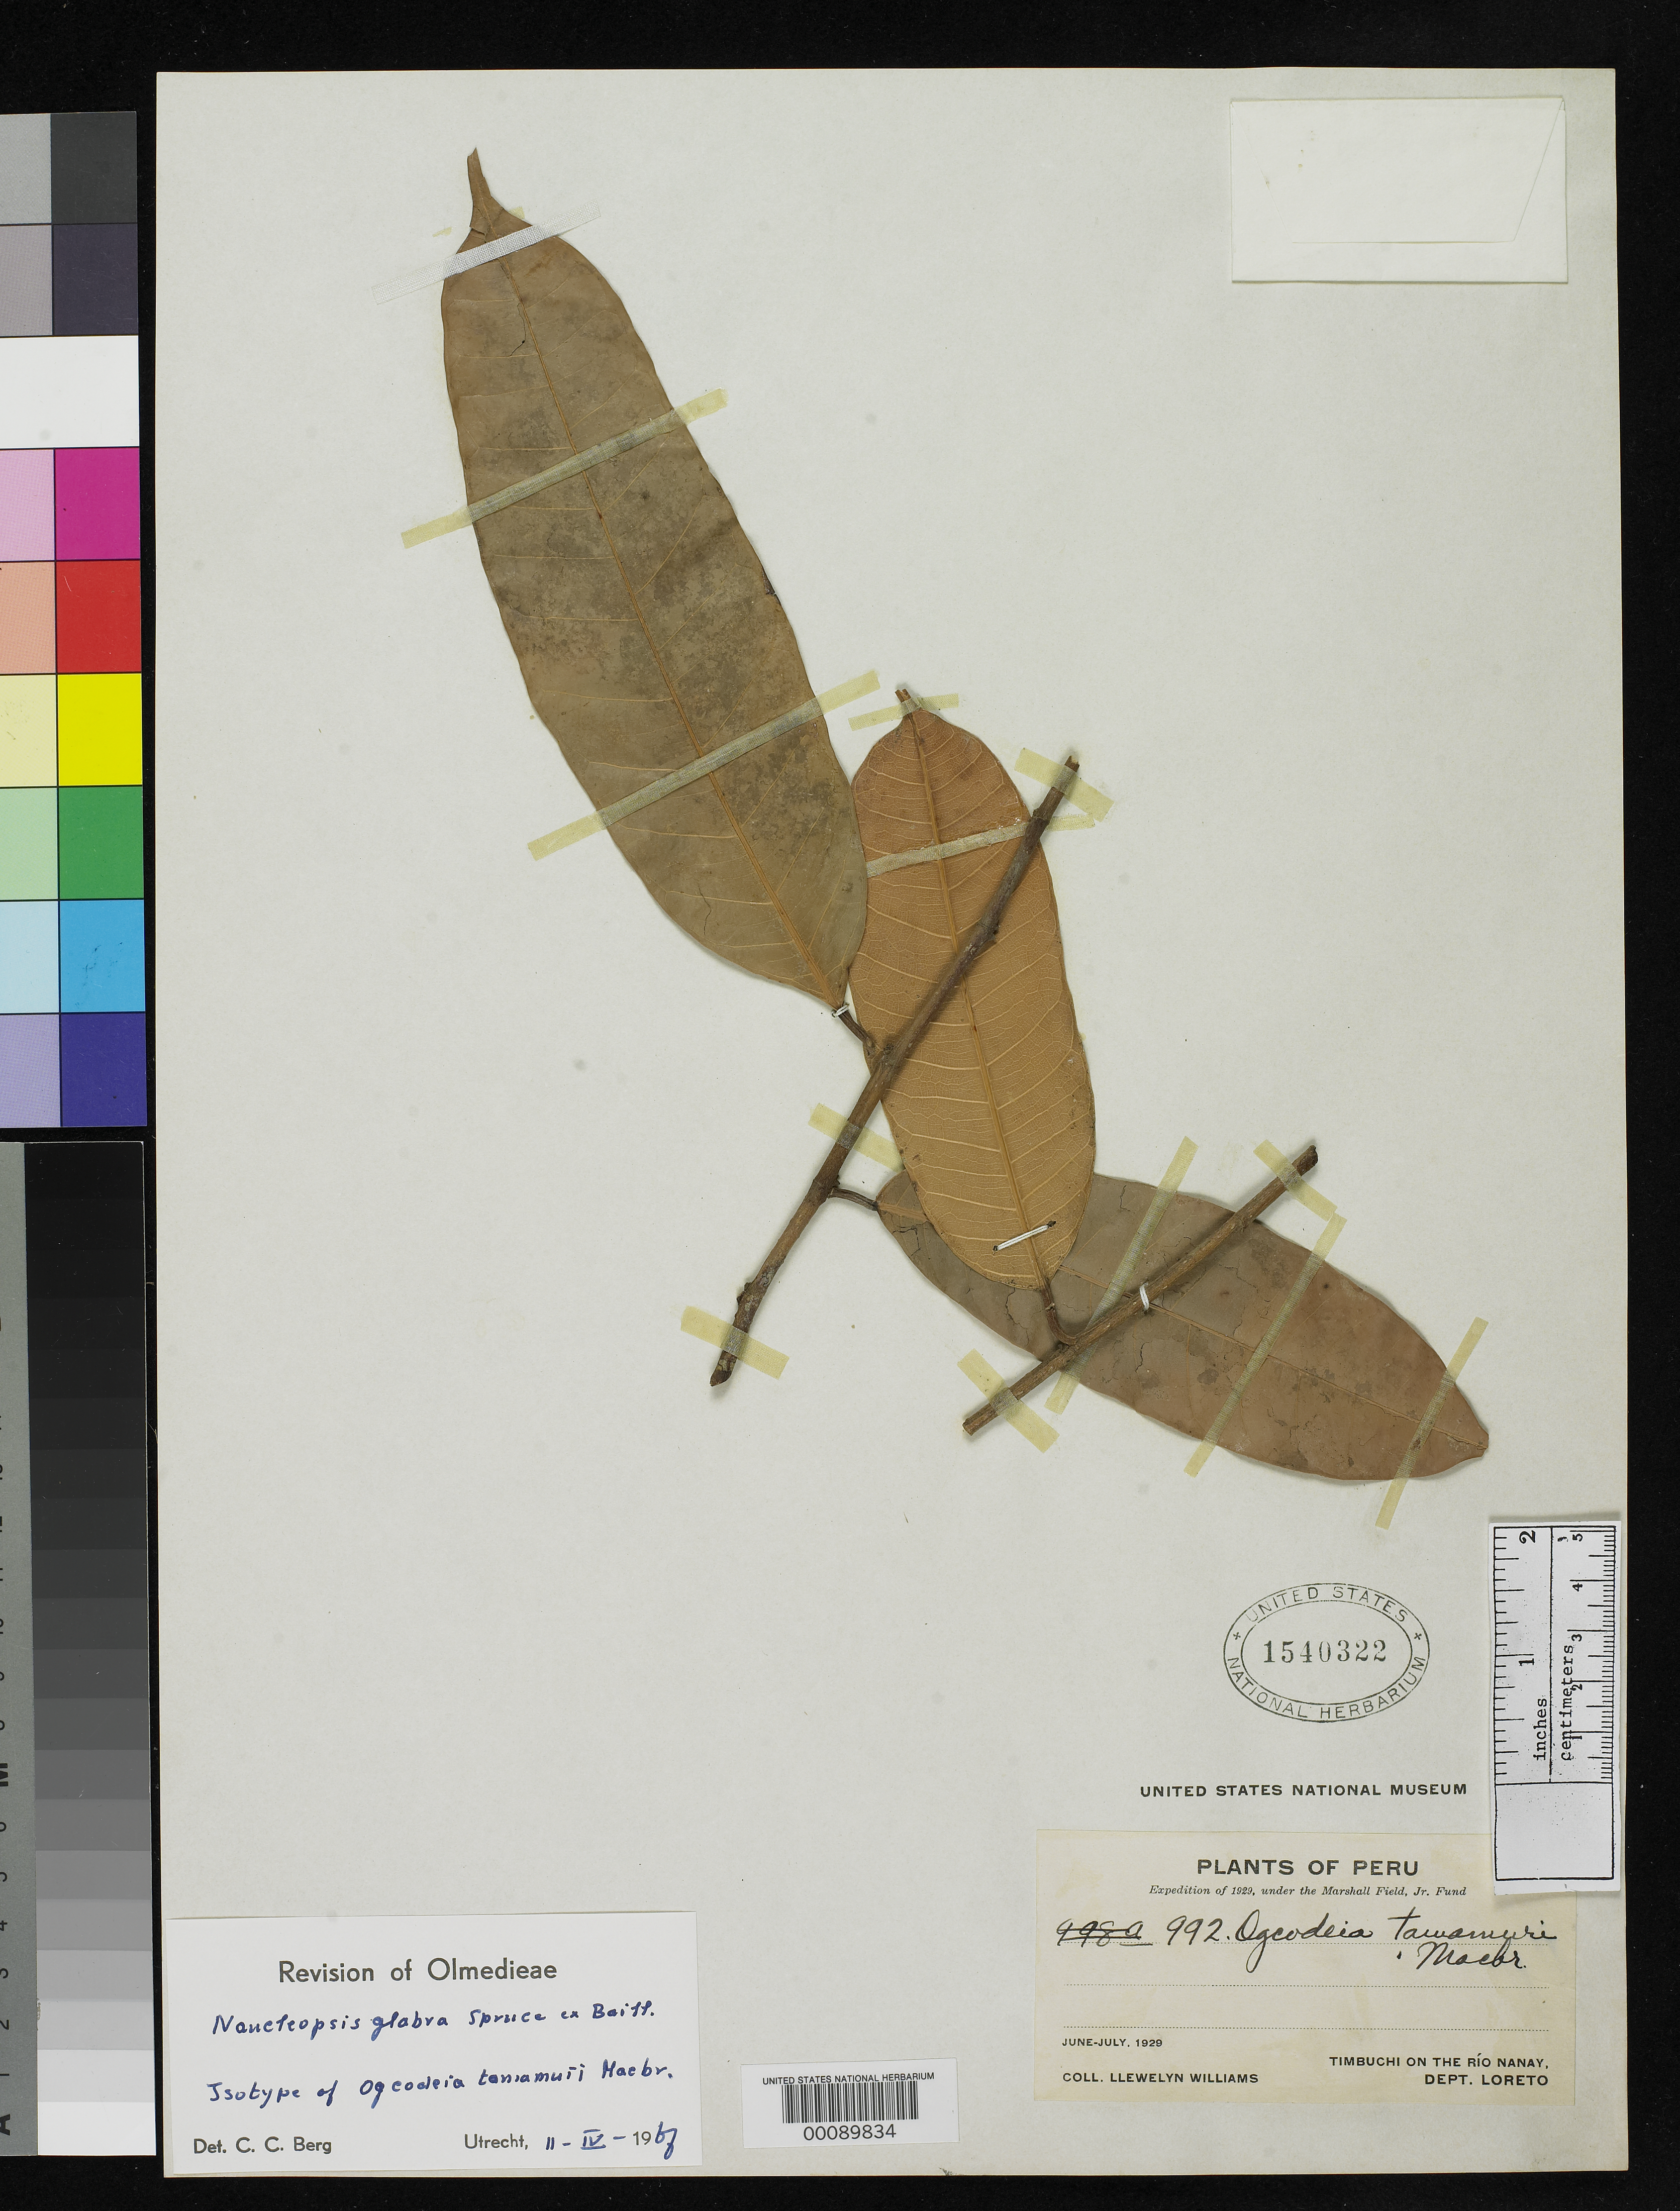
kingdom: Plantae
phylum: Tracheophyta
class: Magnoliopsida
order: Rosales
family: Moraceae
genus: Ogcodeia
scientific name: Ogcodeia tamamuri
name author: J.F. Macbr.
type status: Isotype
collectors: Ll. Williams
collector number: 992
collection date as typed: Jun 1929 to -- Jul 1929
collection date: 1929-06/1929-07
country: Peru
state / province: Loreto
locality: Timbuchi on Rio Nanay.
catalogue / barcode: US 1540322